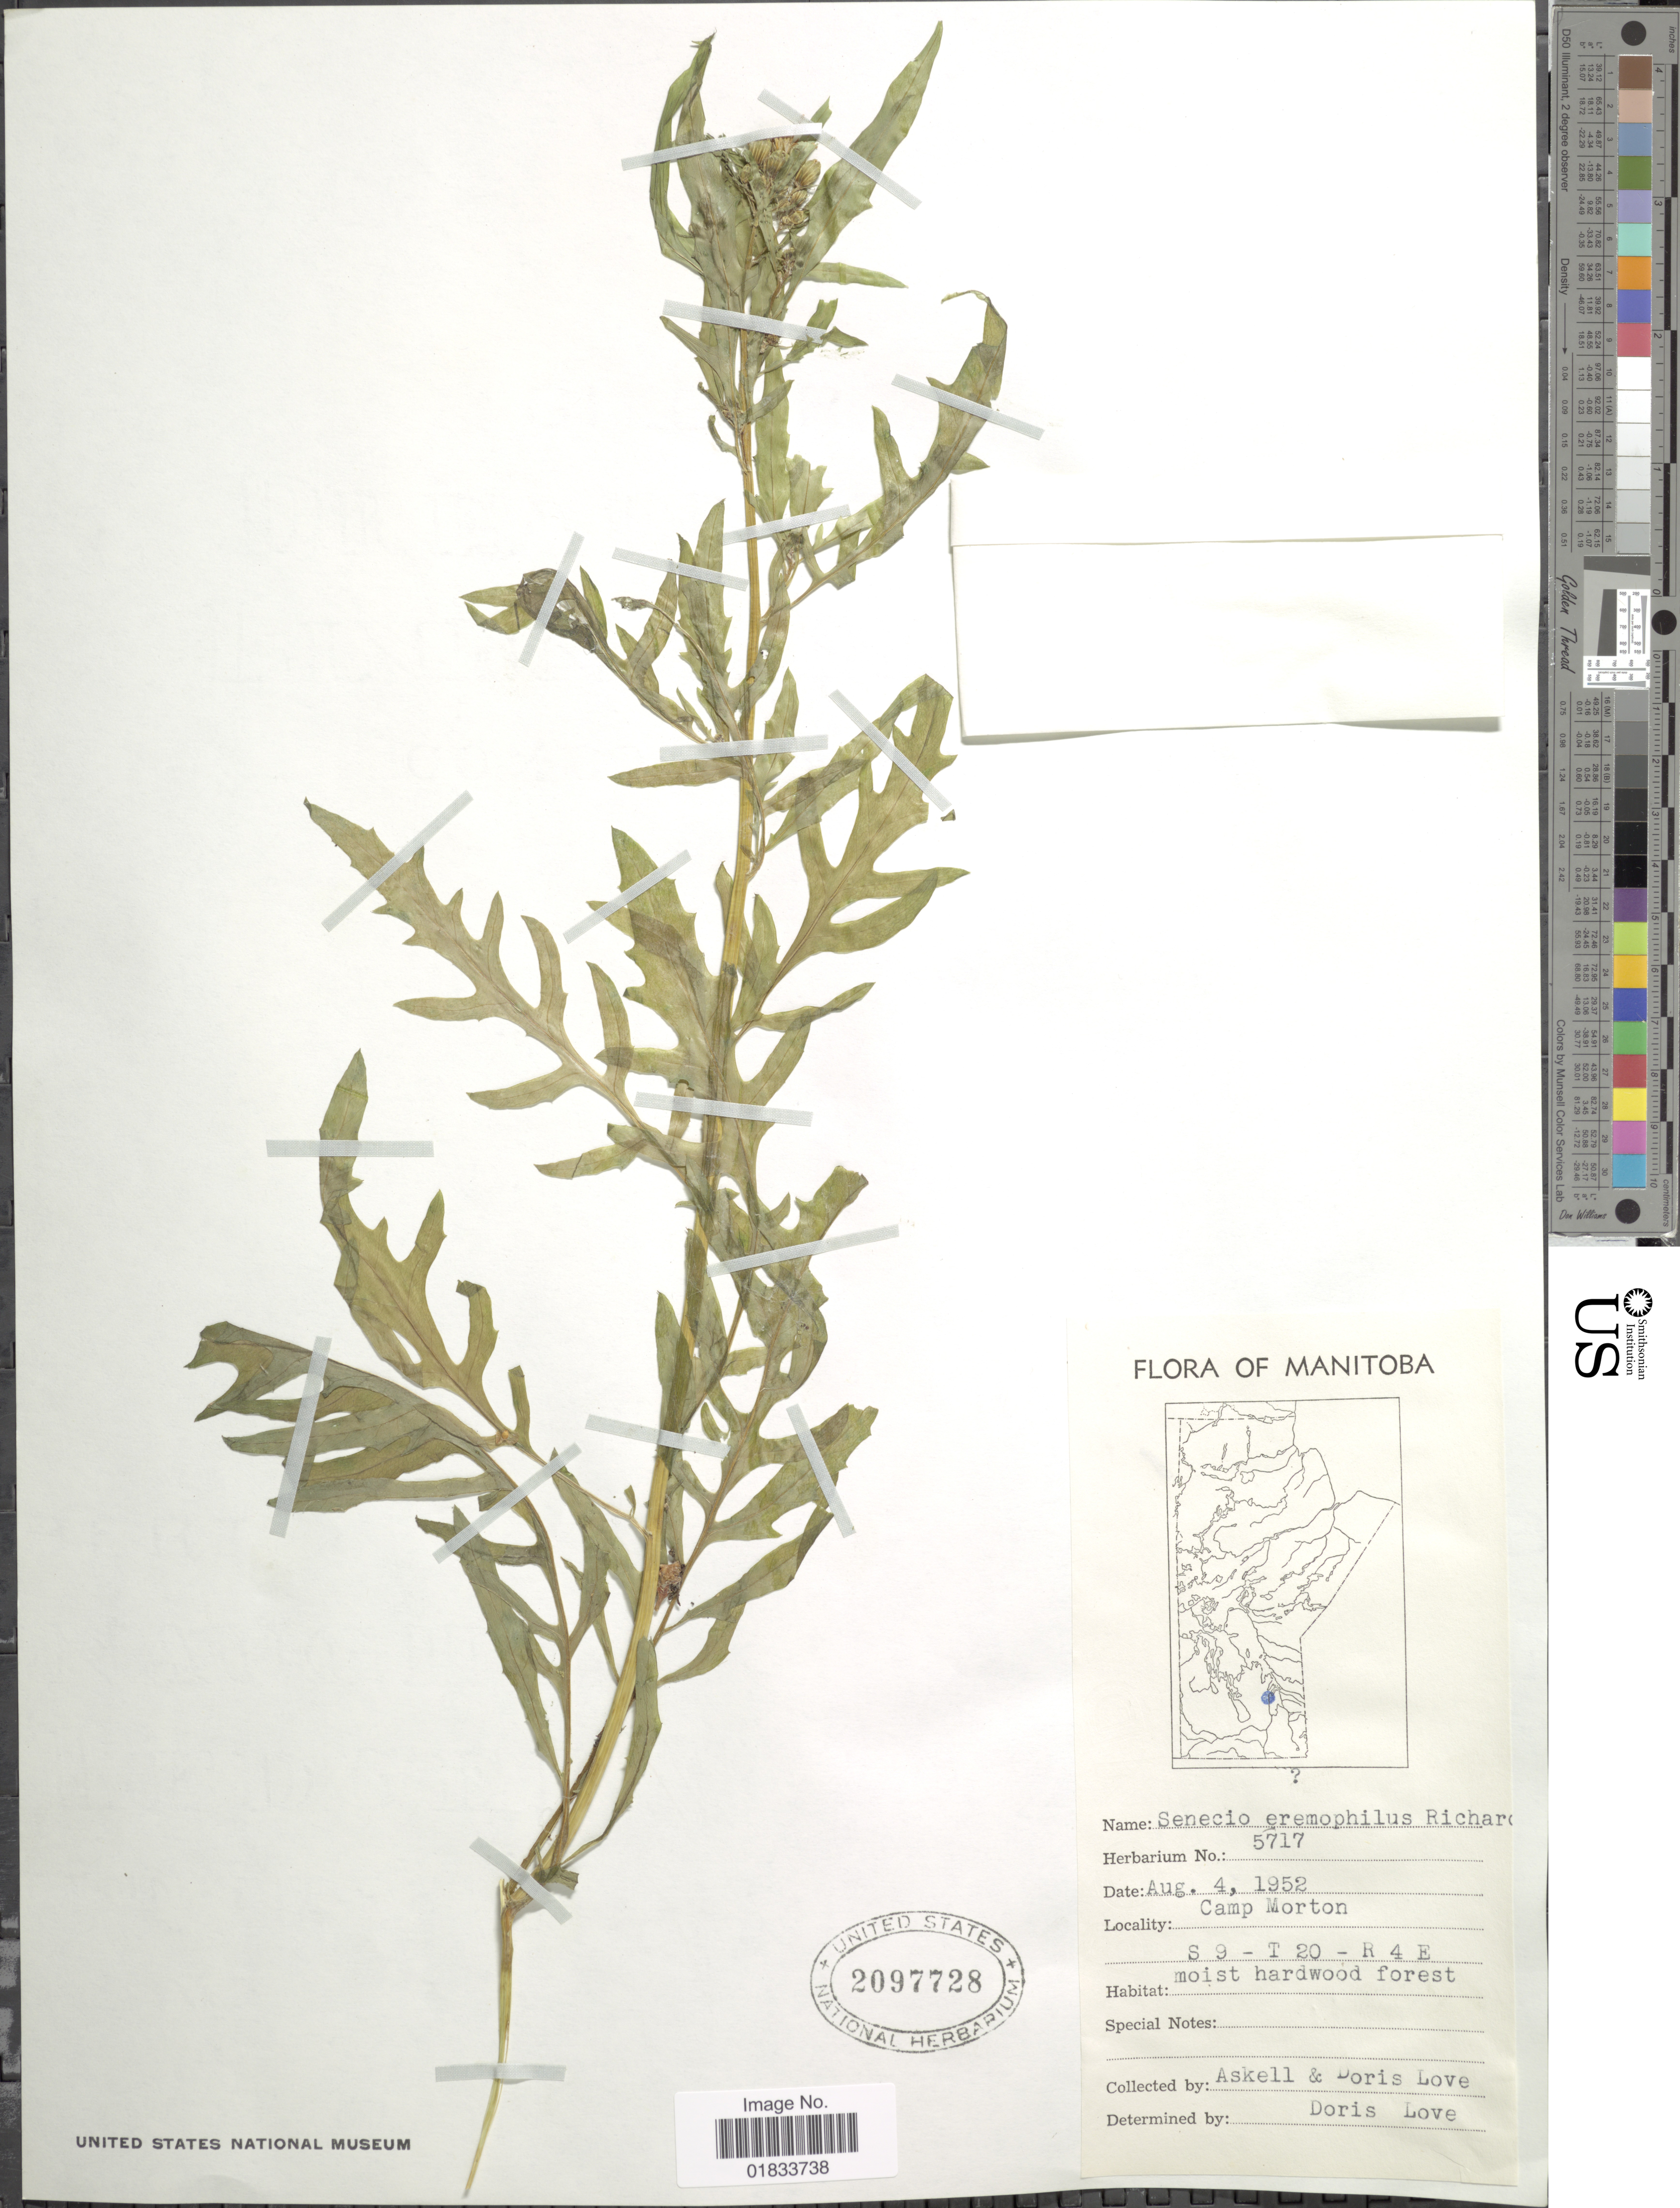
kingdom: Plantae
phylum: Tracheophyta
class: Magnoliopsida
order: Asterales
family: Asteraceae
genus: Senecio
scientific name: Senecio eremophilus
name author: Richardson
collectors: -. Askell & D. Löve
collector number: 5717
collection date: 1952-08-04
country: Canada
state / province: Manitoba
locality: Camp Morton, S9 - T20 - R4E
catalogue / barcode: US 2097728